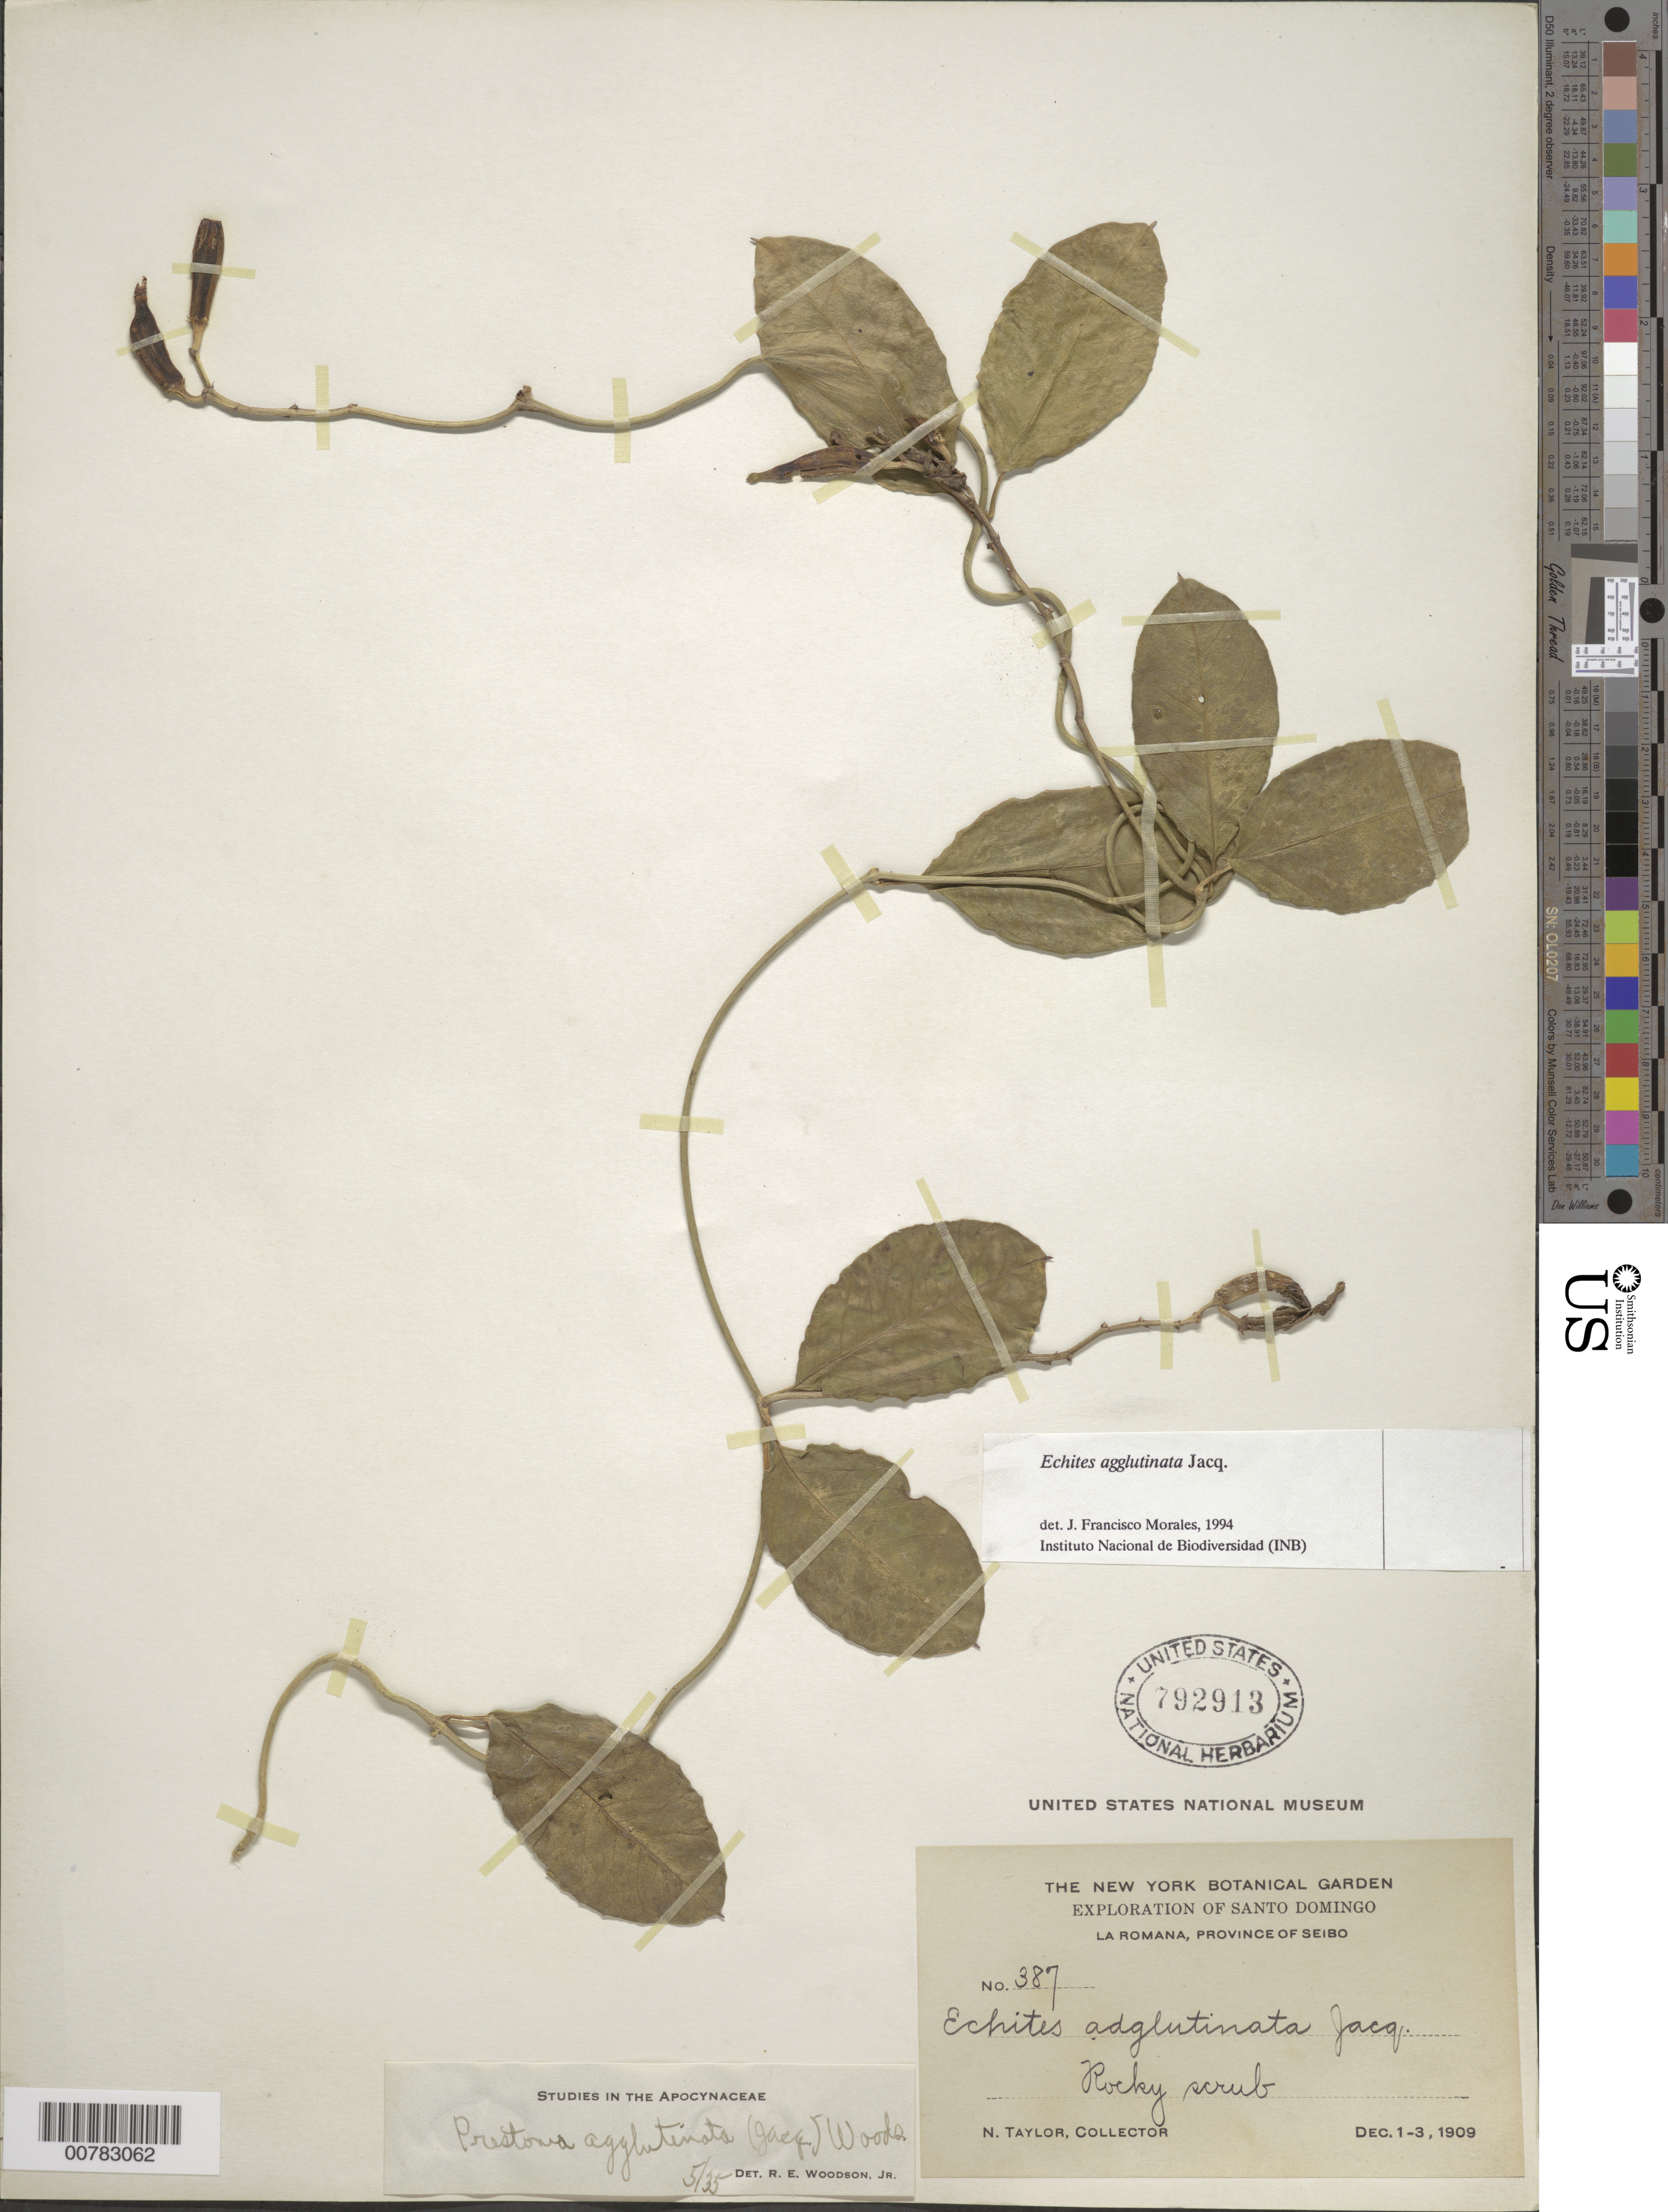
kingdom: Plantae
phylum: Tracheophyta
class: Magnoliopsida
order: Gentianales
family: Apocynaceae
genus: Echites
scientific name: Echites agglutinatus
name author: Jacq.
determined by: Morales, J. F.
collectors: N. Taylor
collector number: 387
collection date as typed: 01 Dec 1909 to 03 Dec 1909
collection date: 1909-12-01/1909-12-03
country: Dominican Republic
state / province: El Seibo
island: Hispaniola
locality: La Romana.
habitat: Rocky scrub.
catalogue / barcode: US 792913